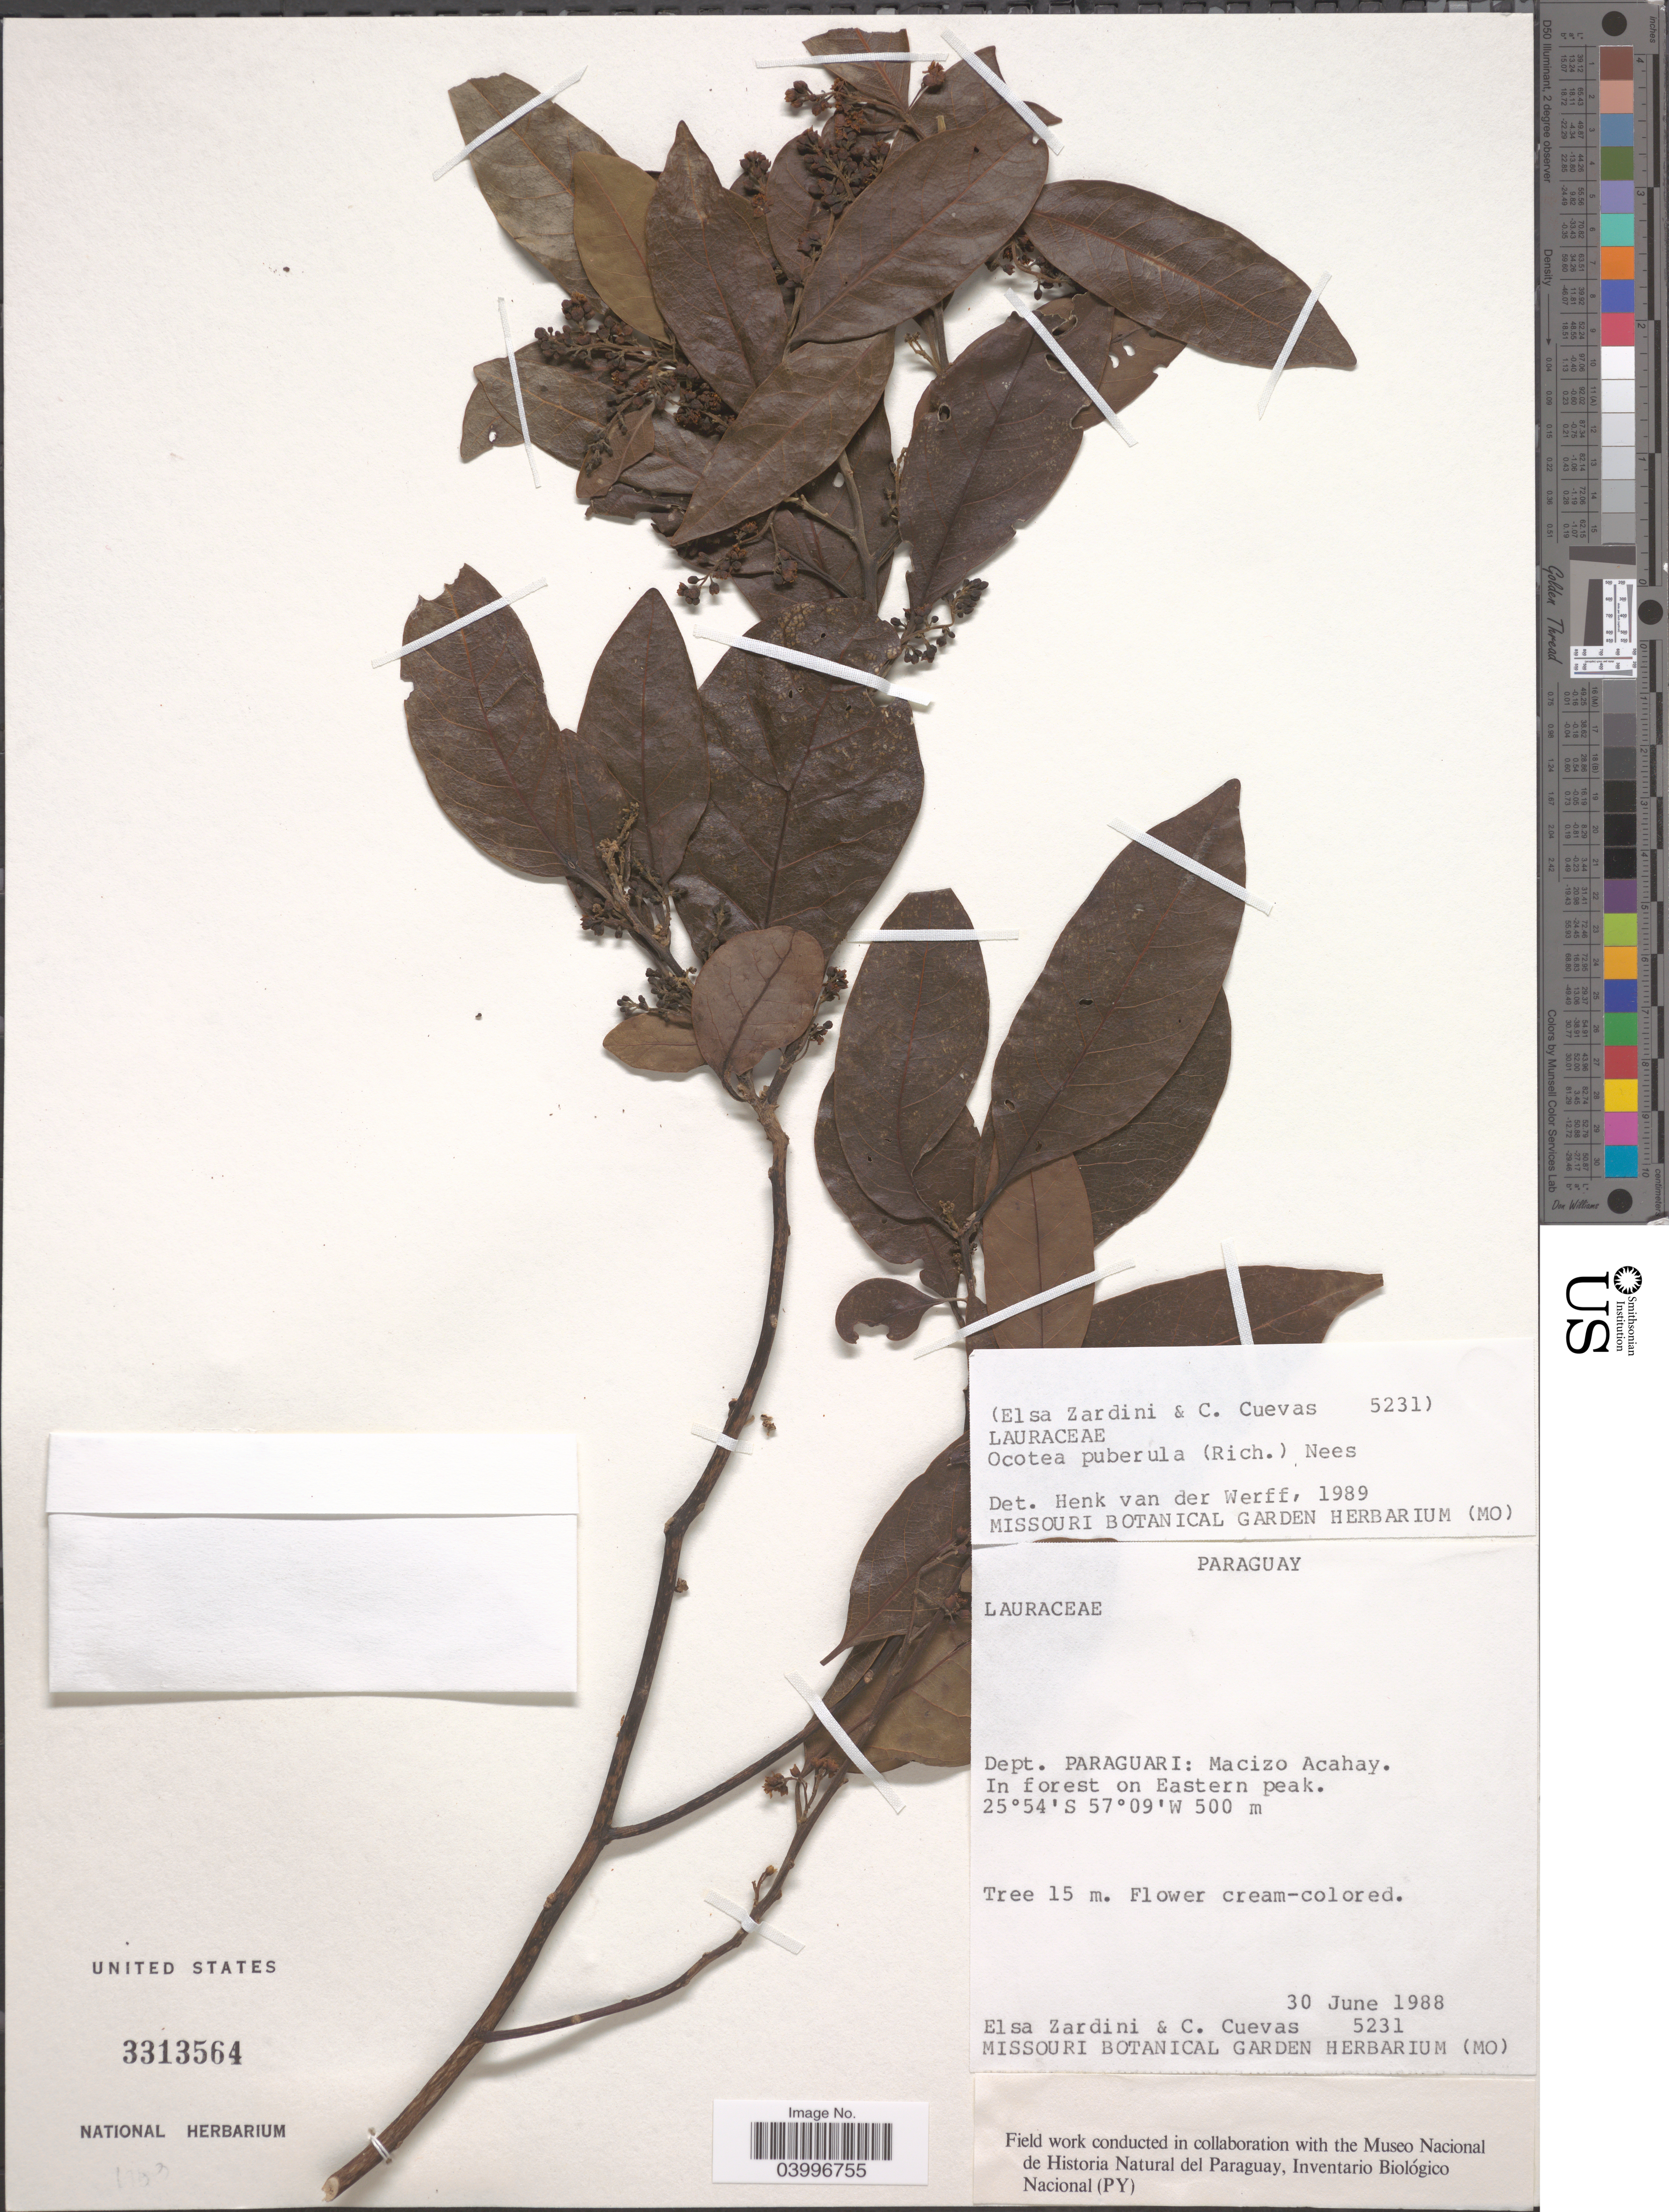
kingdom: Plantae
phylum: Tracheophyta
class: Magnoliopsida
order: Laurales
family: Lauraceae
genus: Ocotea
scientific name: Ocotea puberula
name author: (Rich.) Nees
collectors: E. M. Zardini & C. Cuevas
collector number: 5231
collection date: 1988-06-30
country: Paraguay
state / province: Paraguari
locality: Dept. Paraguari: Macizo Acahay. In forest on Eastern peak.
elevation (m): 500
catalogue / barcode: US 3313564